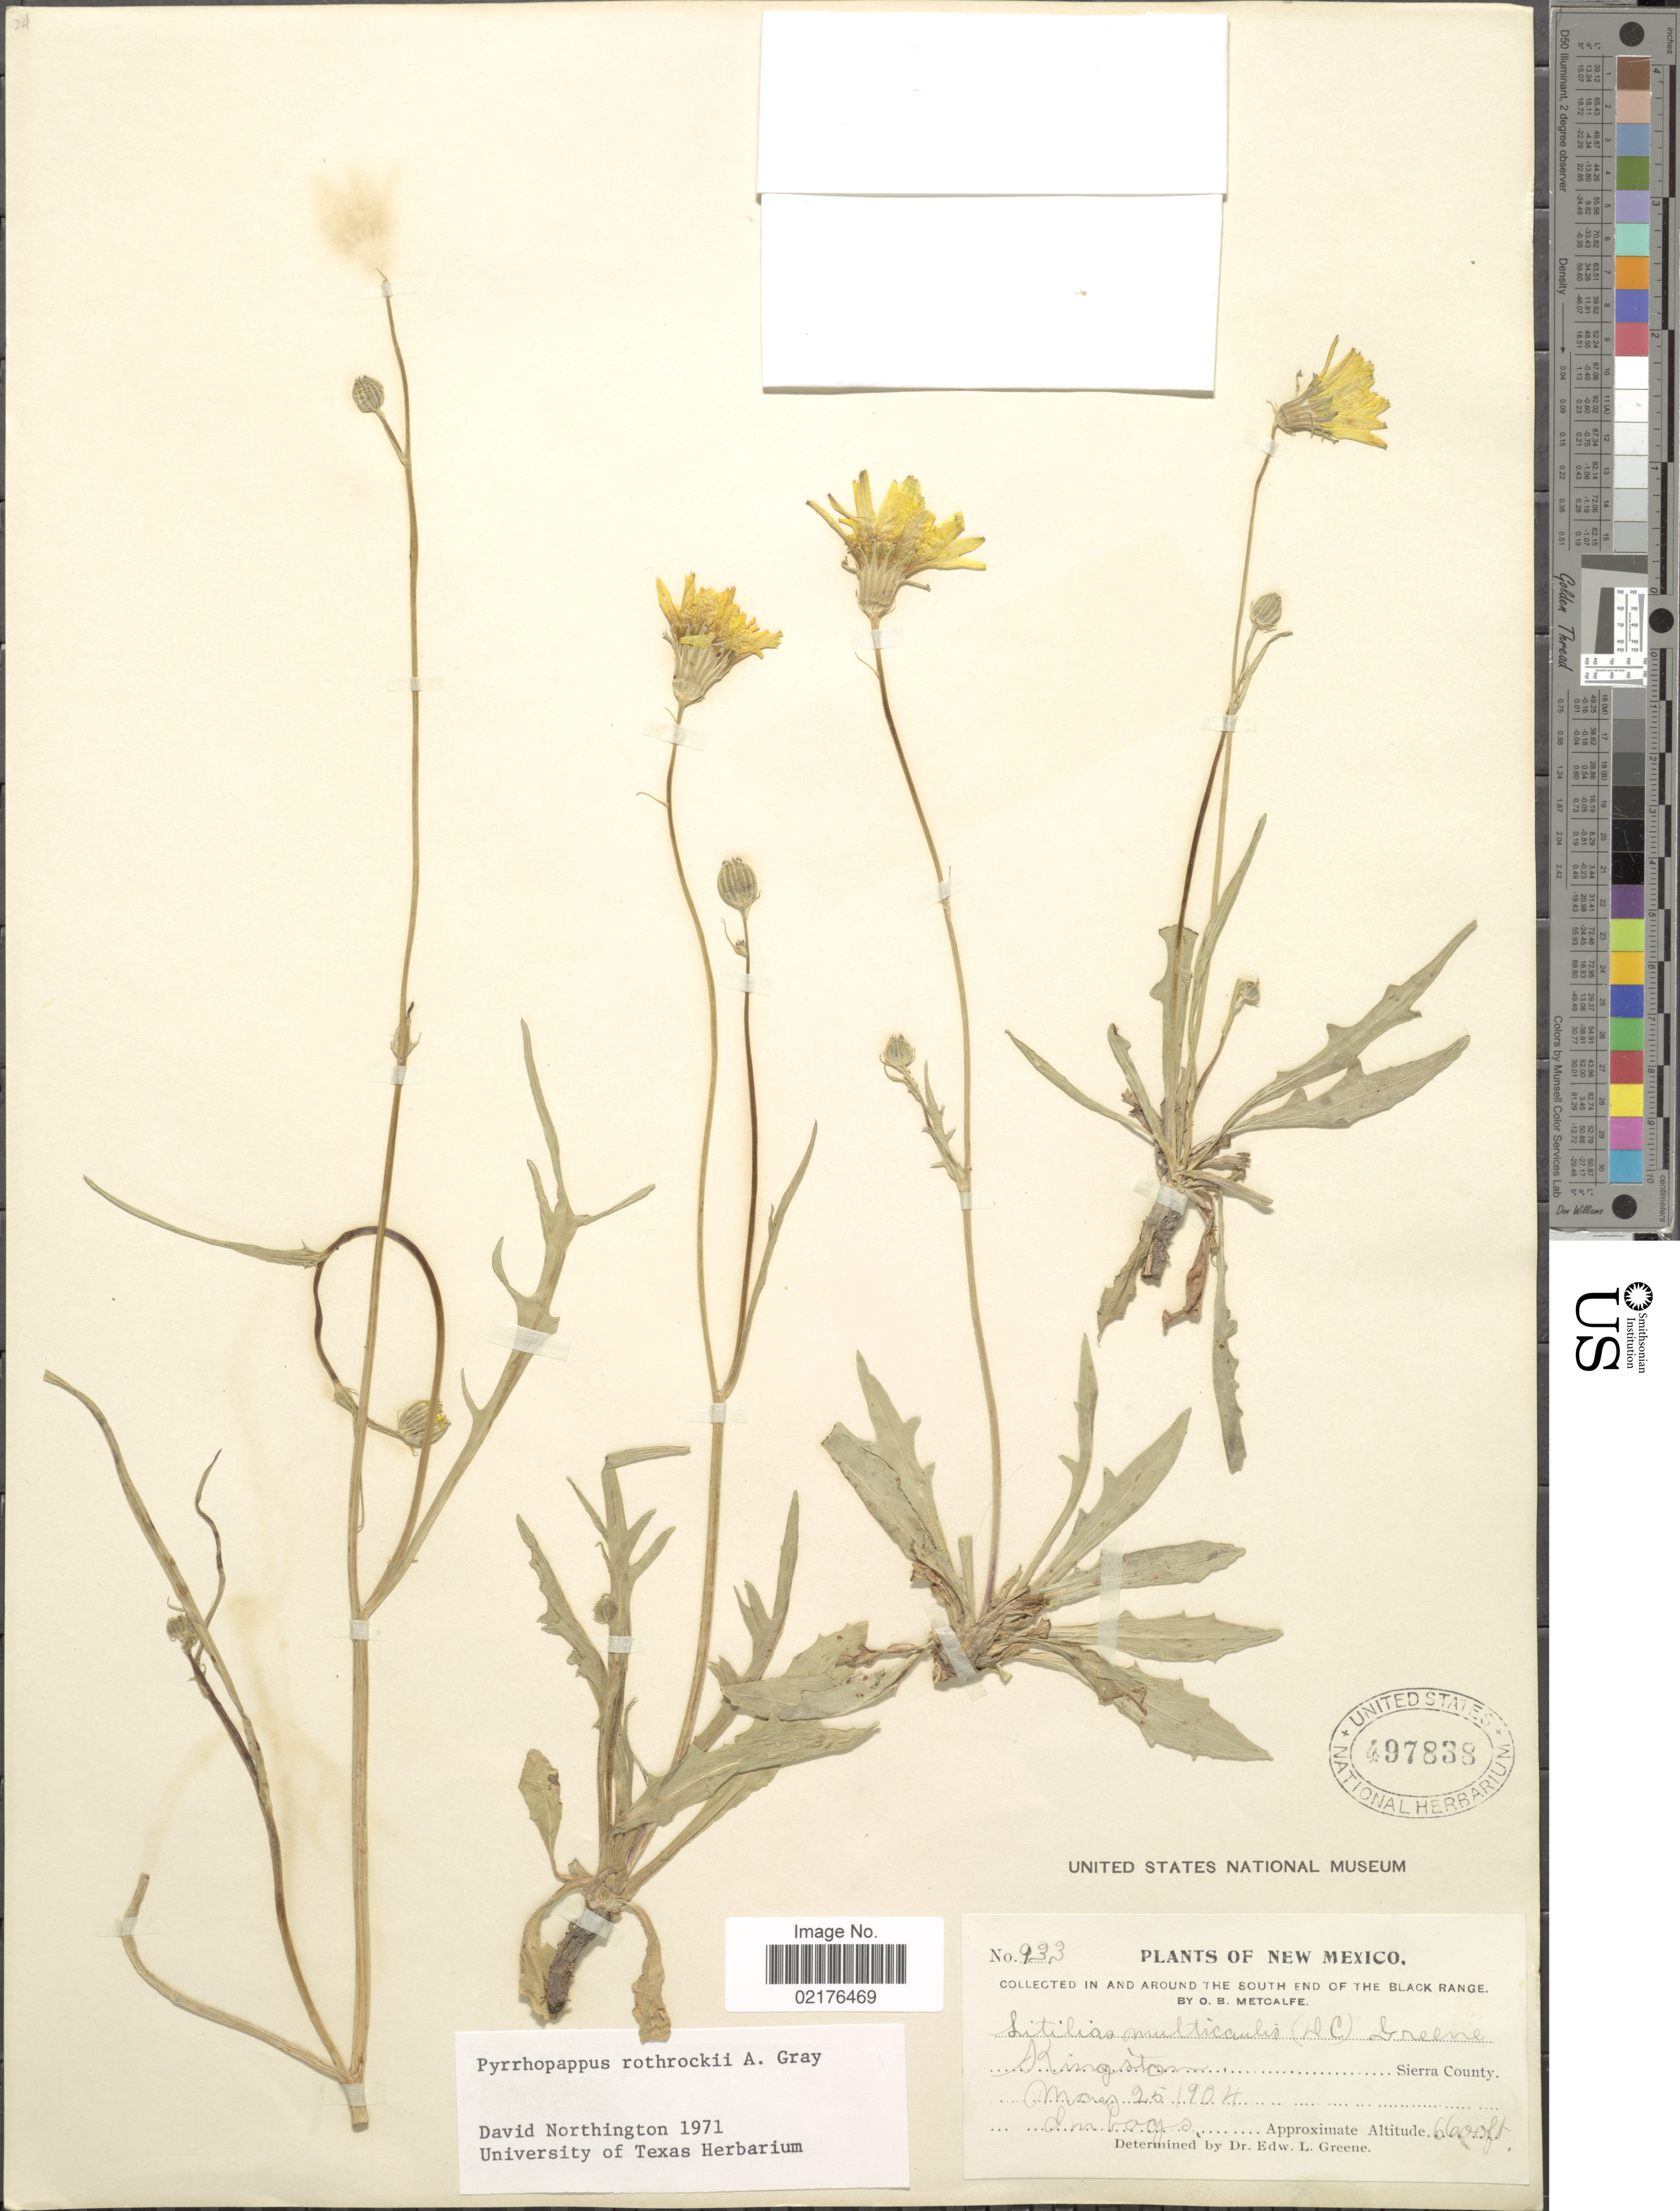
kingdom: Plantae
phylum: Tracheophyta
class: Magnoliopsida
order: Asterales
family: Asteraceae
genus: Pyrrhopappus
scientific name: Pyrrhopappus rothrockii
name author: A. Gray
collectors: O. B. Metcalfe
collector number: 933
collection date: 1904-05-25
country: United States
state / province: New Mexico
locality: In and around the South end of The Black Range, Kingston, Sierra County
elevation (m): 2012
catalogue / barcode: US 497838